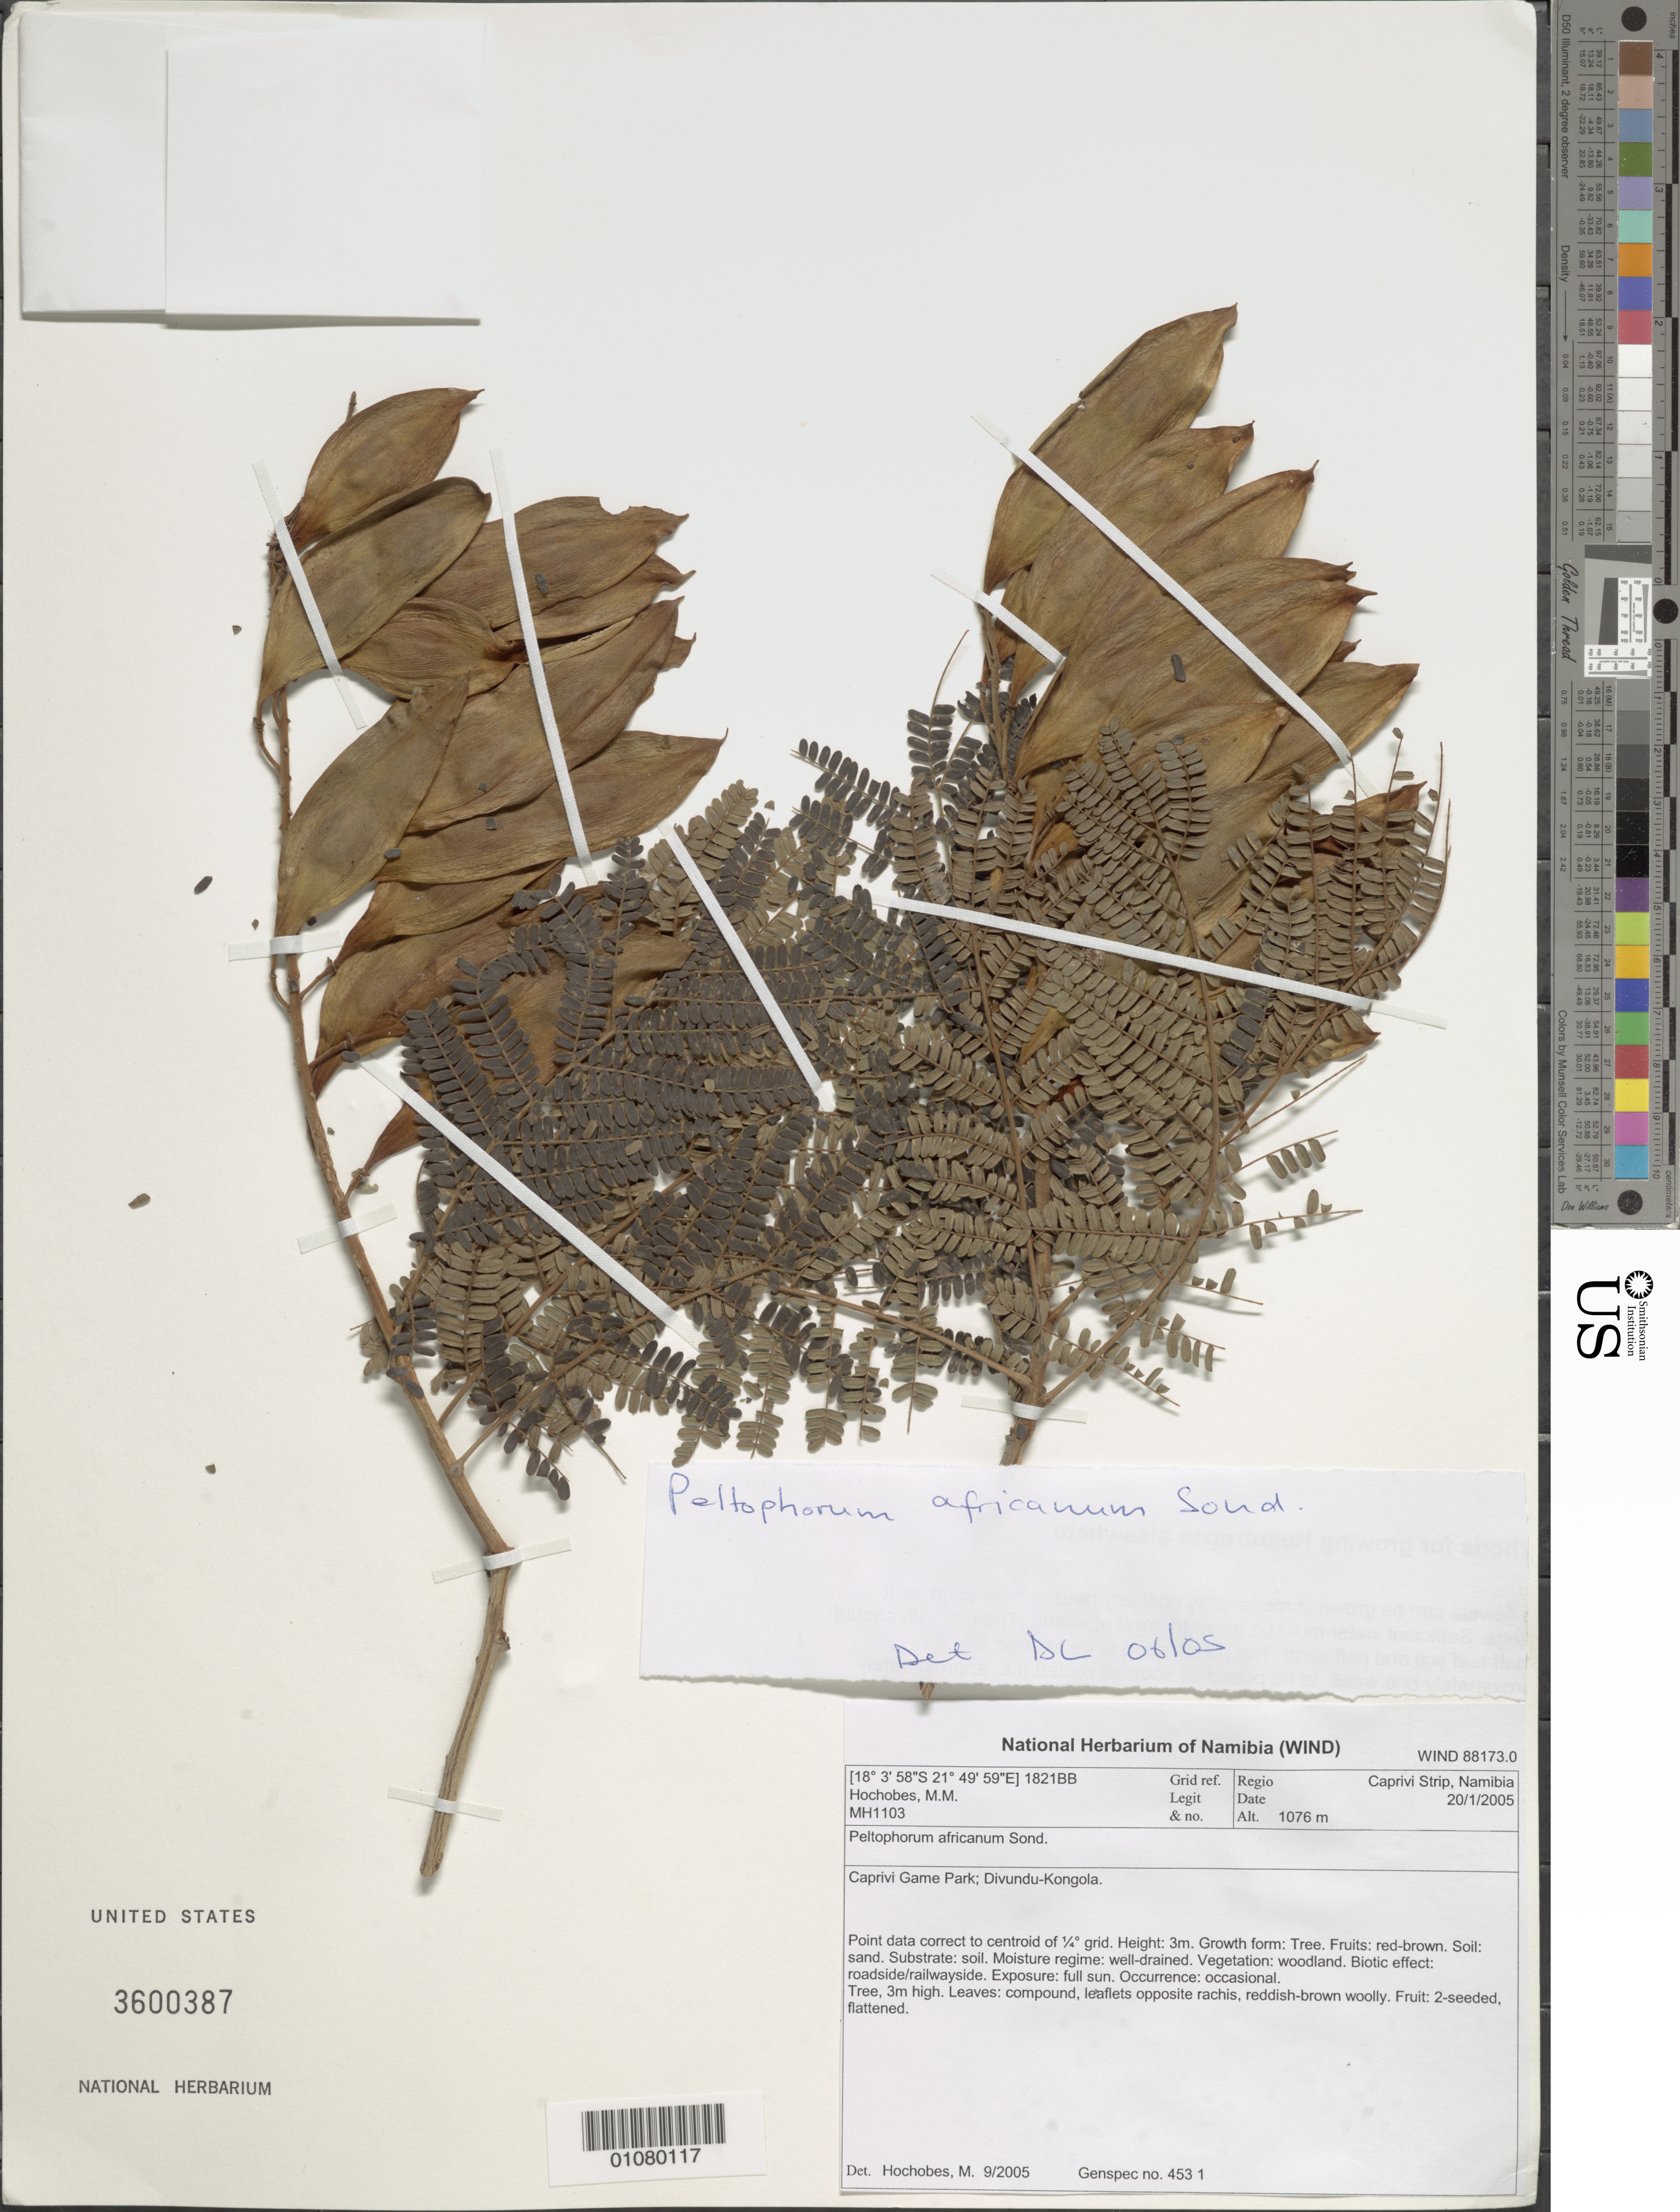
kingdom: Plantae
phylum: Tracheophyta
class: Magnoliopsida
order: Fabales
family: Fabaceae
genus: Peltophorum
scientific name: Peltophorum africanum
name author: Sond.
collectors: M. Hochobes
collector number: MH 1103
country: Namibia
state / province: Caprivi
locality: Caprivi Game Park, Divundu-Kongola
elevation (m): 1076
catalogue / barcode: US 3600387